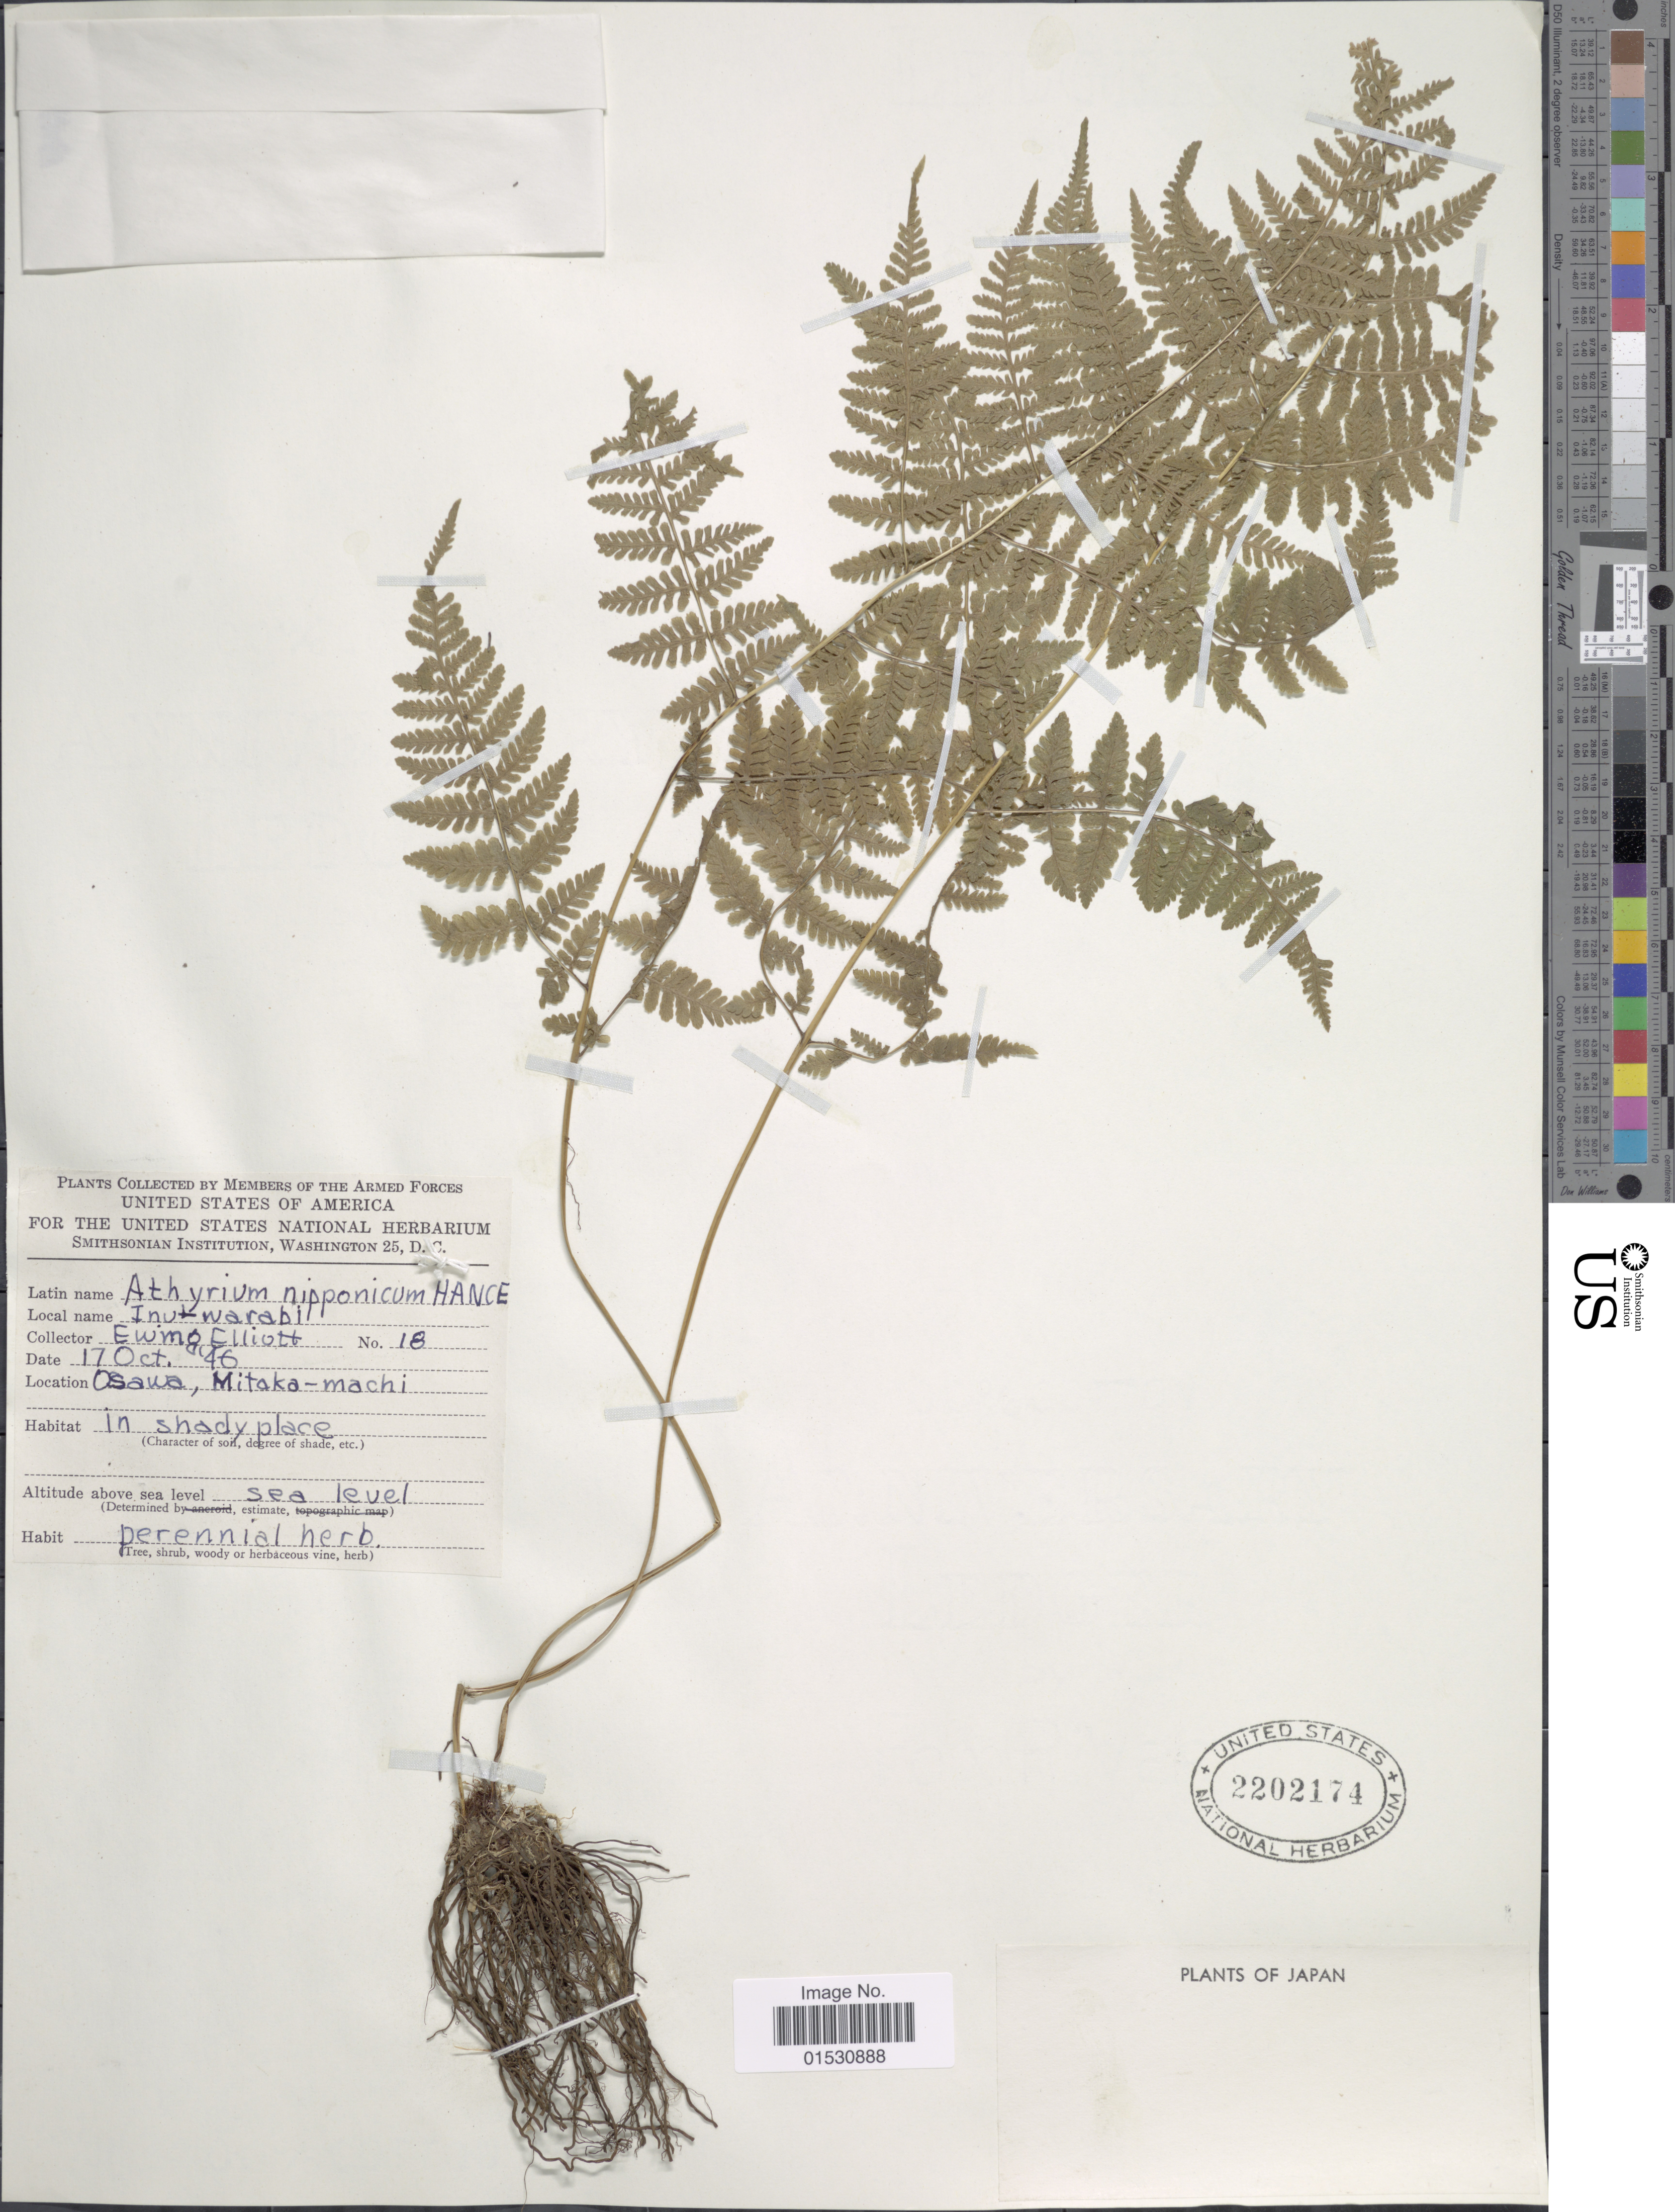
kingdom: Plantae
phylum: Tracheophyta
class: Polypodiopsida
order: Polypodiales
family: Athyriaceae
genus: Athyrium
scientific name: Athyrium nipponicum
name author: (Mett.) Hance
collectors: E. Elliott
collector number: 18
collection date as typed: Transcribed d/m/y: 17/10/46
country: Japan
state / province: Tokyo, Federal City of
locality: Osawa, Mitaka-machi.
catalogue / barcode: US 2202174